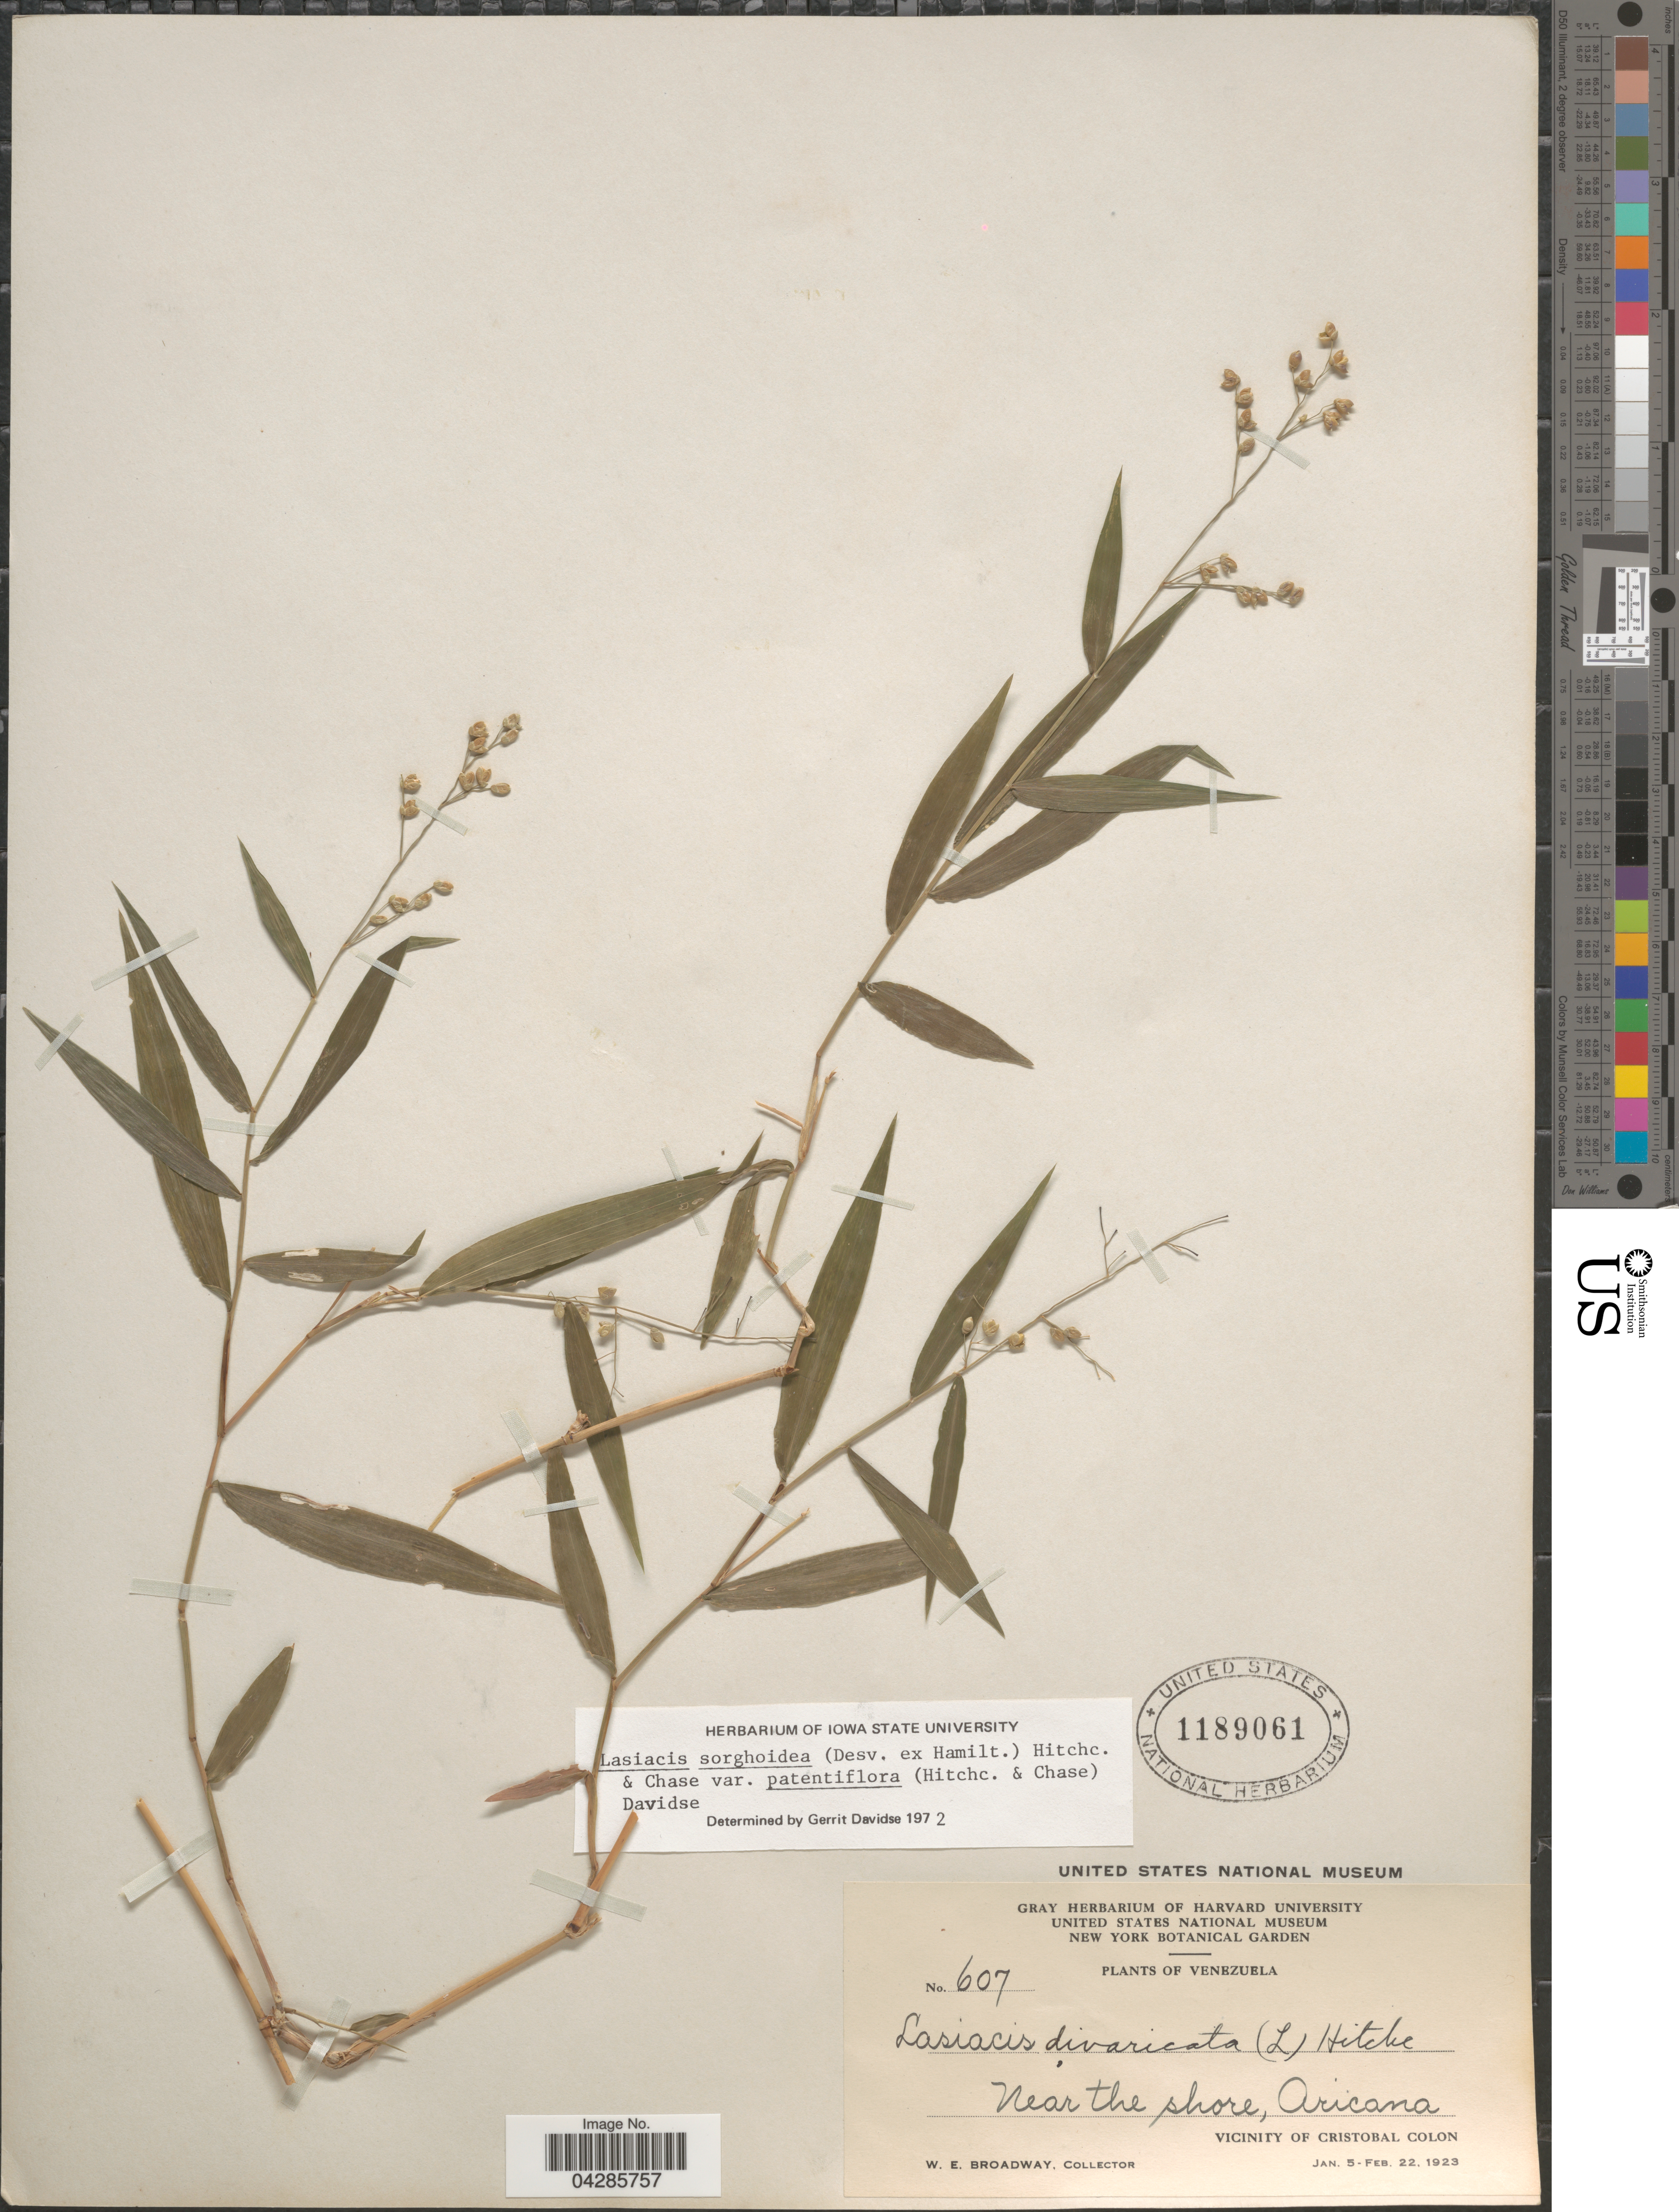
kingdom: Plantae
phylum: Tracheophyta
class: Liliopsida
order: Poales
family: Poaceae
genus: Lasiacis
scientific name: Lasiacis sorghoidea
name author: (Desv. ex Ham.) Hitchc. & Chase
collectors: W. E. Broadway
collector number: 607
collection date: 1923-01-05/1923-02-22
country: Venezuela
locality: Near the shore, Aricana. Vicinity of Cristobal Colon.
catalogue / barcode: US 1189061